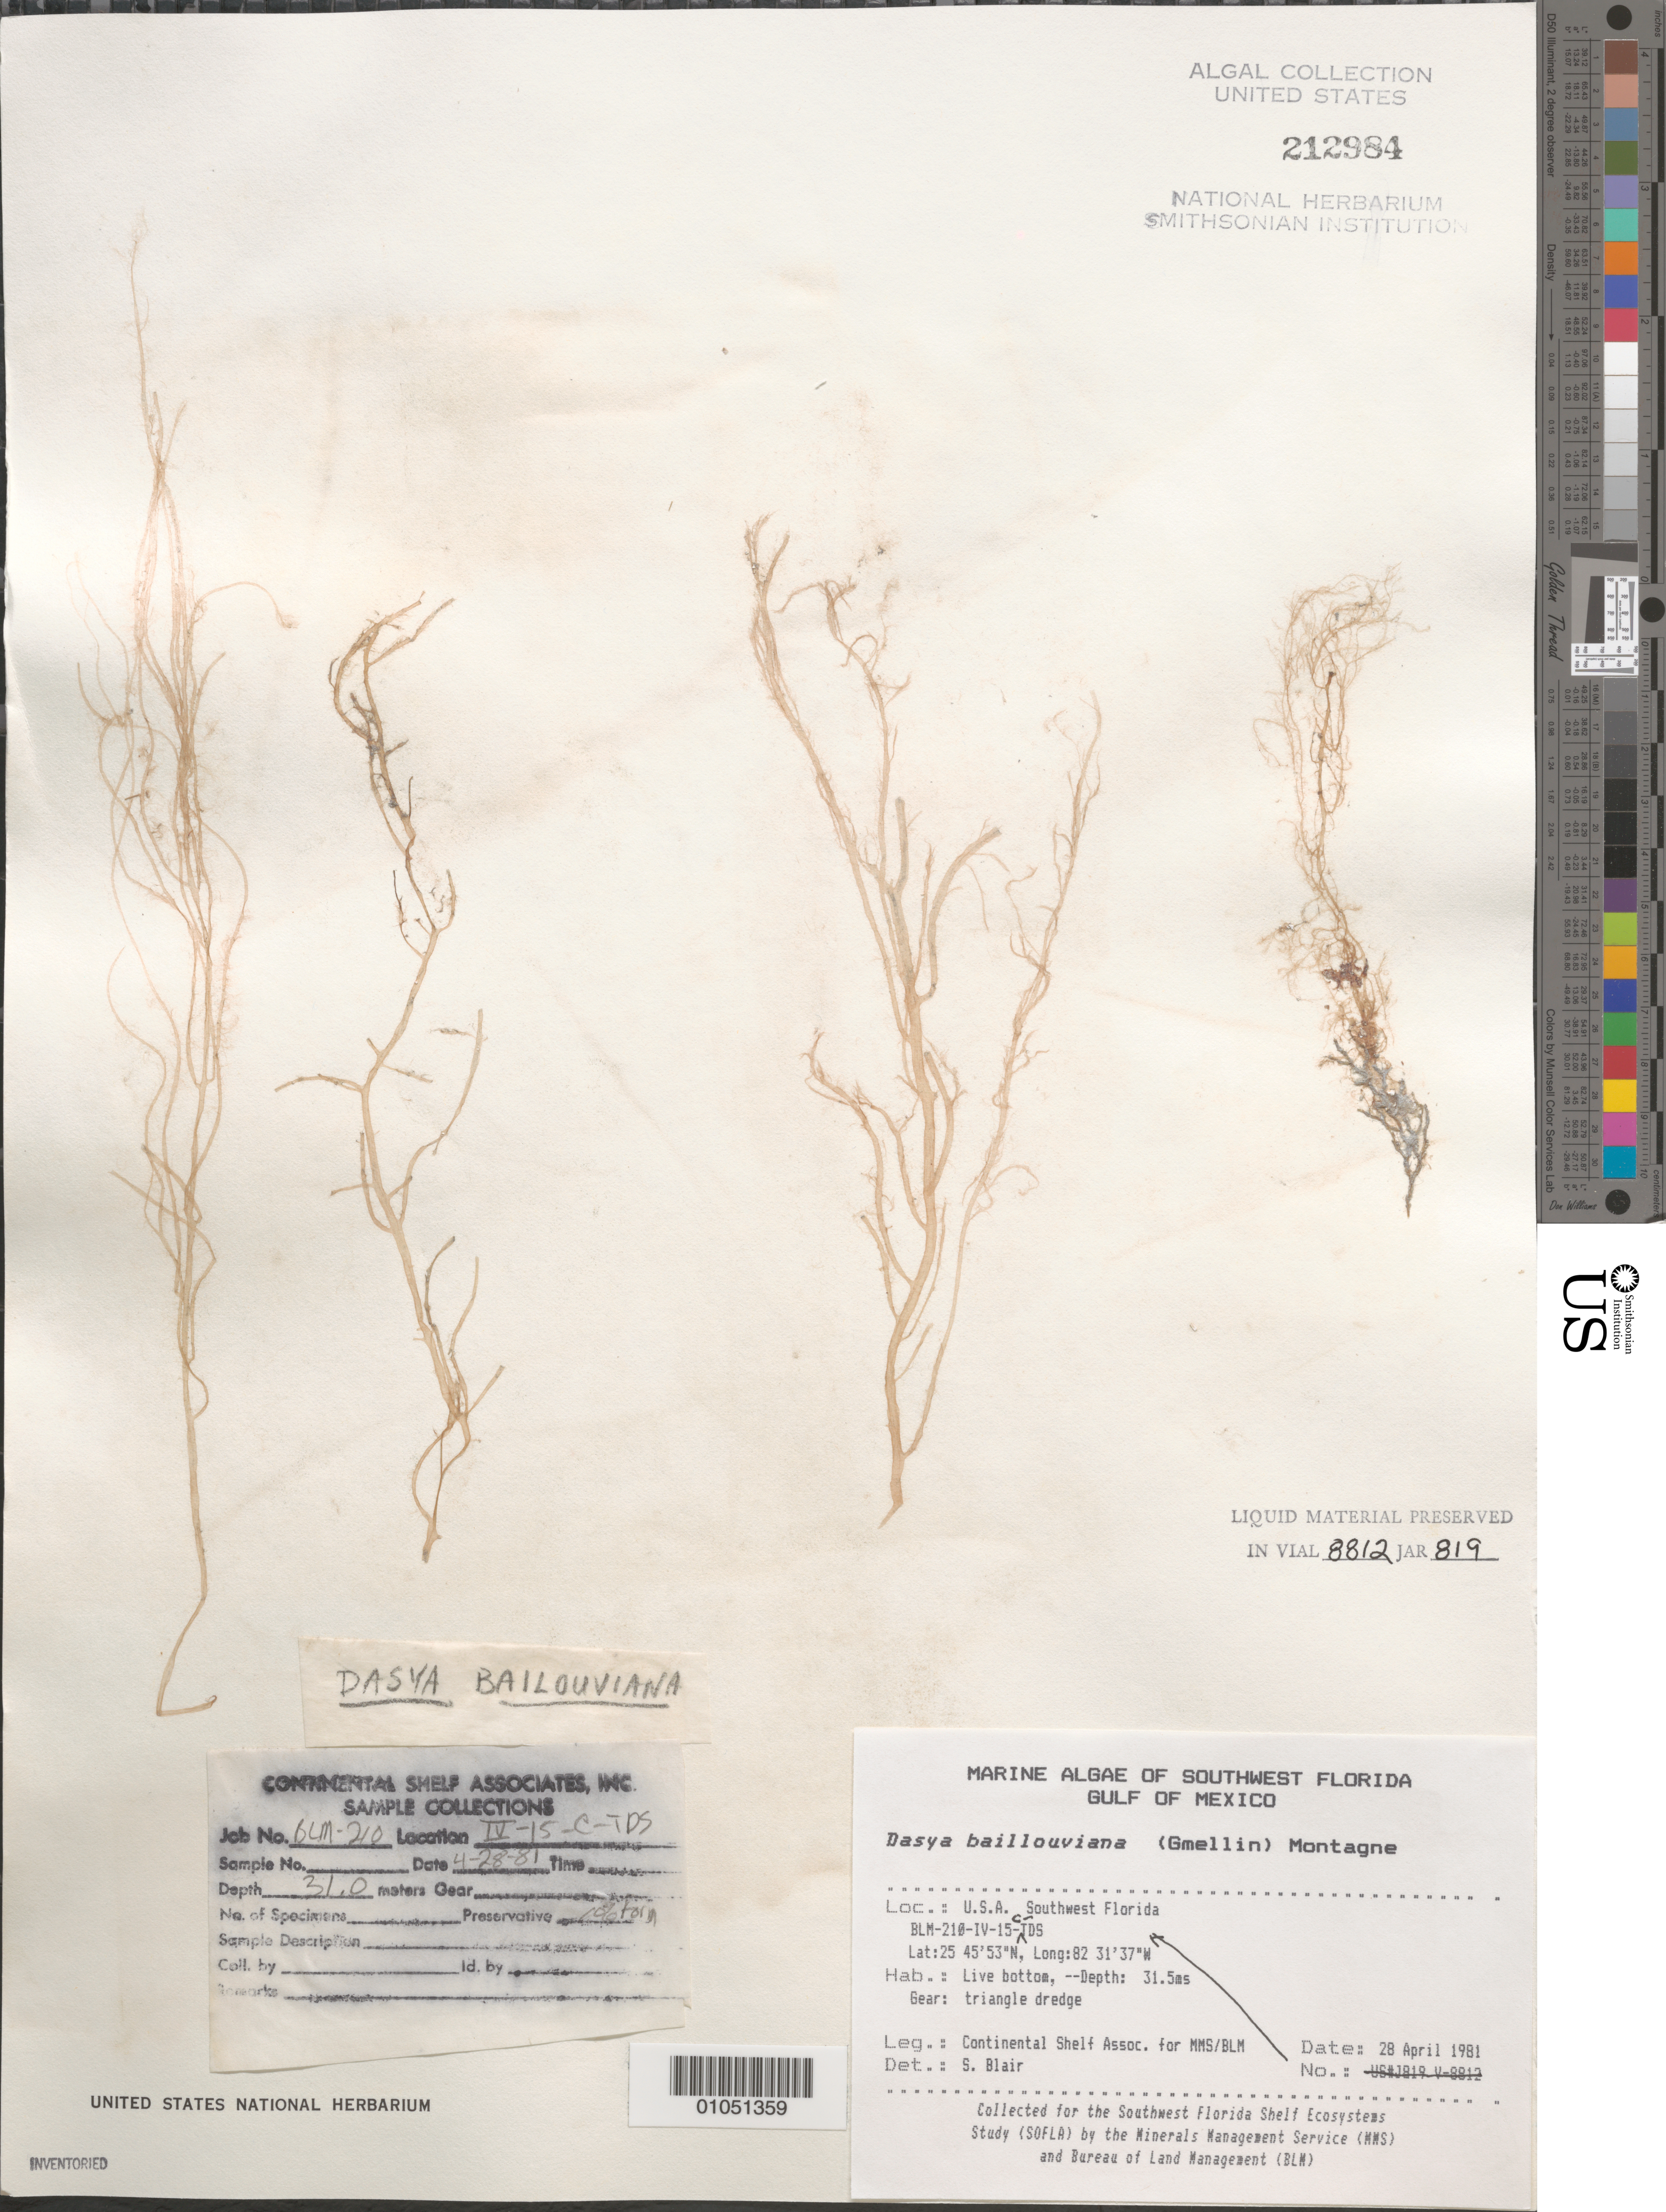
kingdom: Plantae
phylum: Rhodophyta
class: Florideophyceae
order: Ceramiales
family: Dasyaceae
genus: Dasya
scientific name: Dasya pedicellata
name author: (C. Agardh) C. Agardh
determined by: Algae name updating Project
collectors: Continental Shelf Associates for the MMS/BLM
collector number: BLM-210-IV-15-C-TDS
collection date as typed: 28 Apr 1981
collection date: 1981-04-28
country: United States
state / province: Florida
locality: Gulf of Mexico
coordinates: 25 45'53"N, 82 31'37"W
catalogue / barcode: US 212984